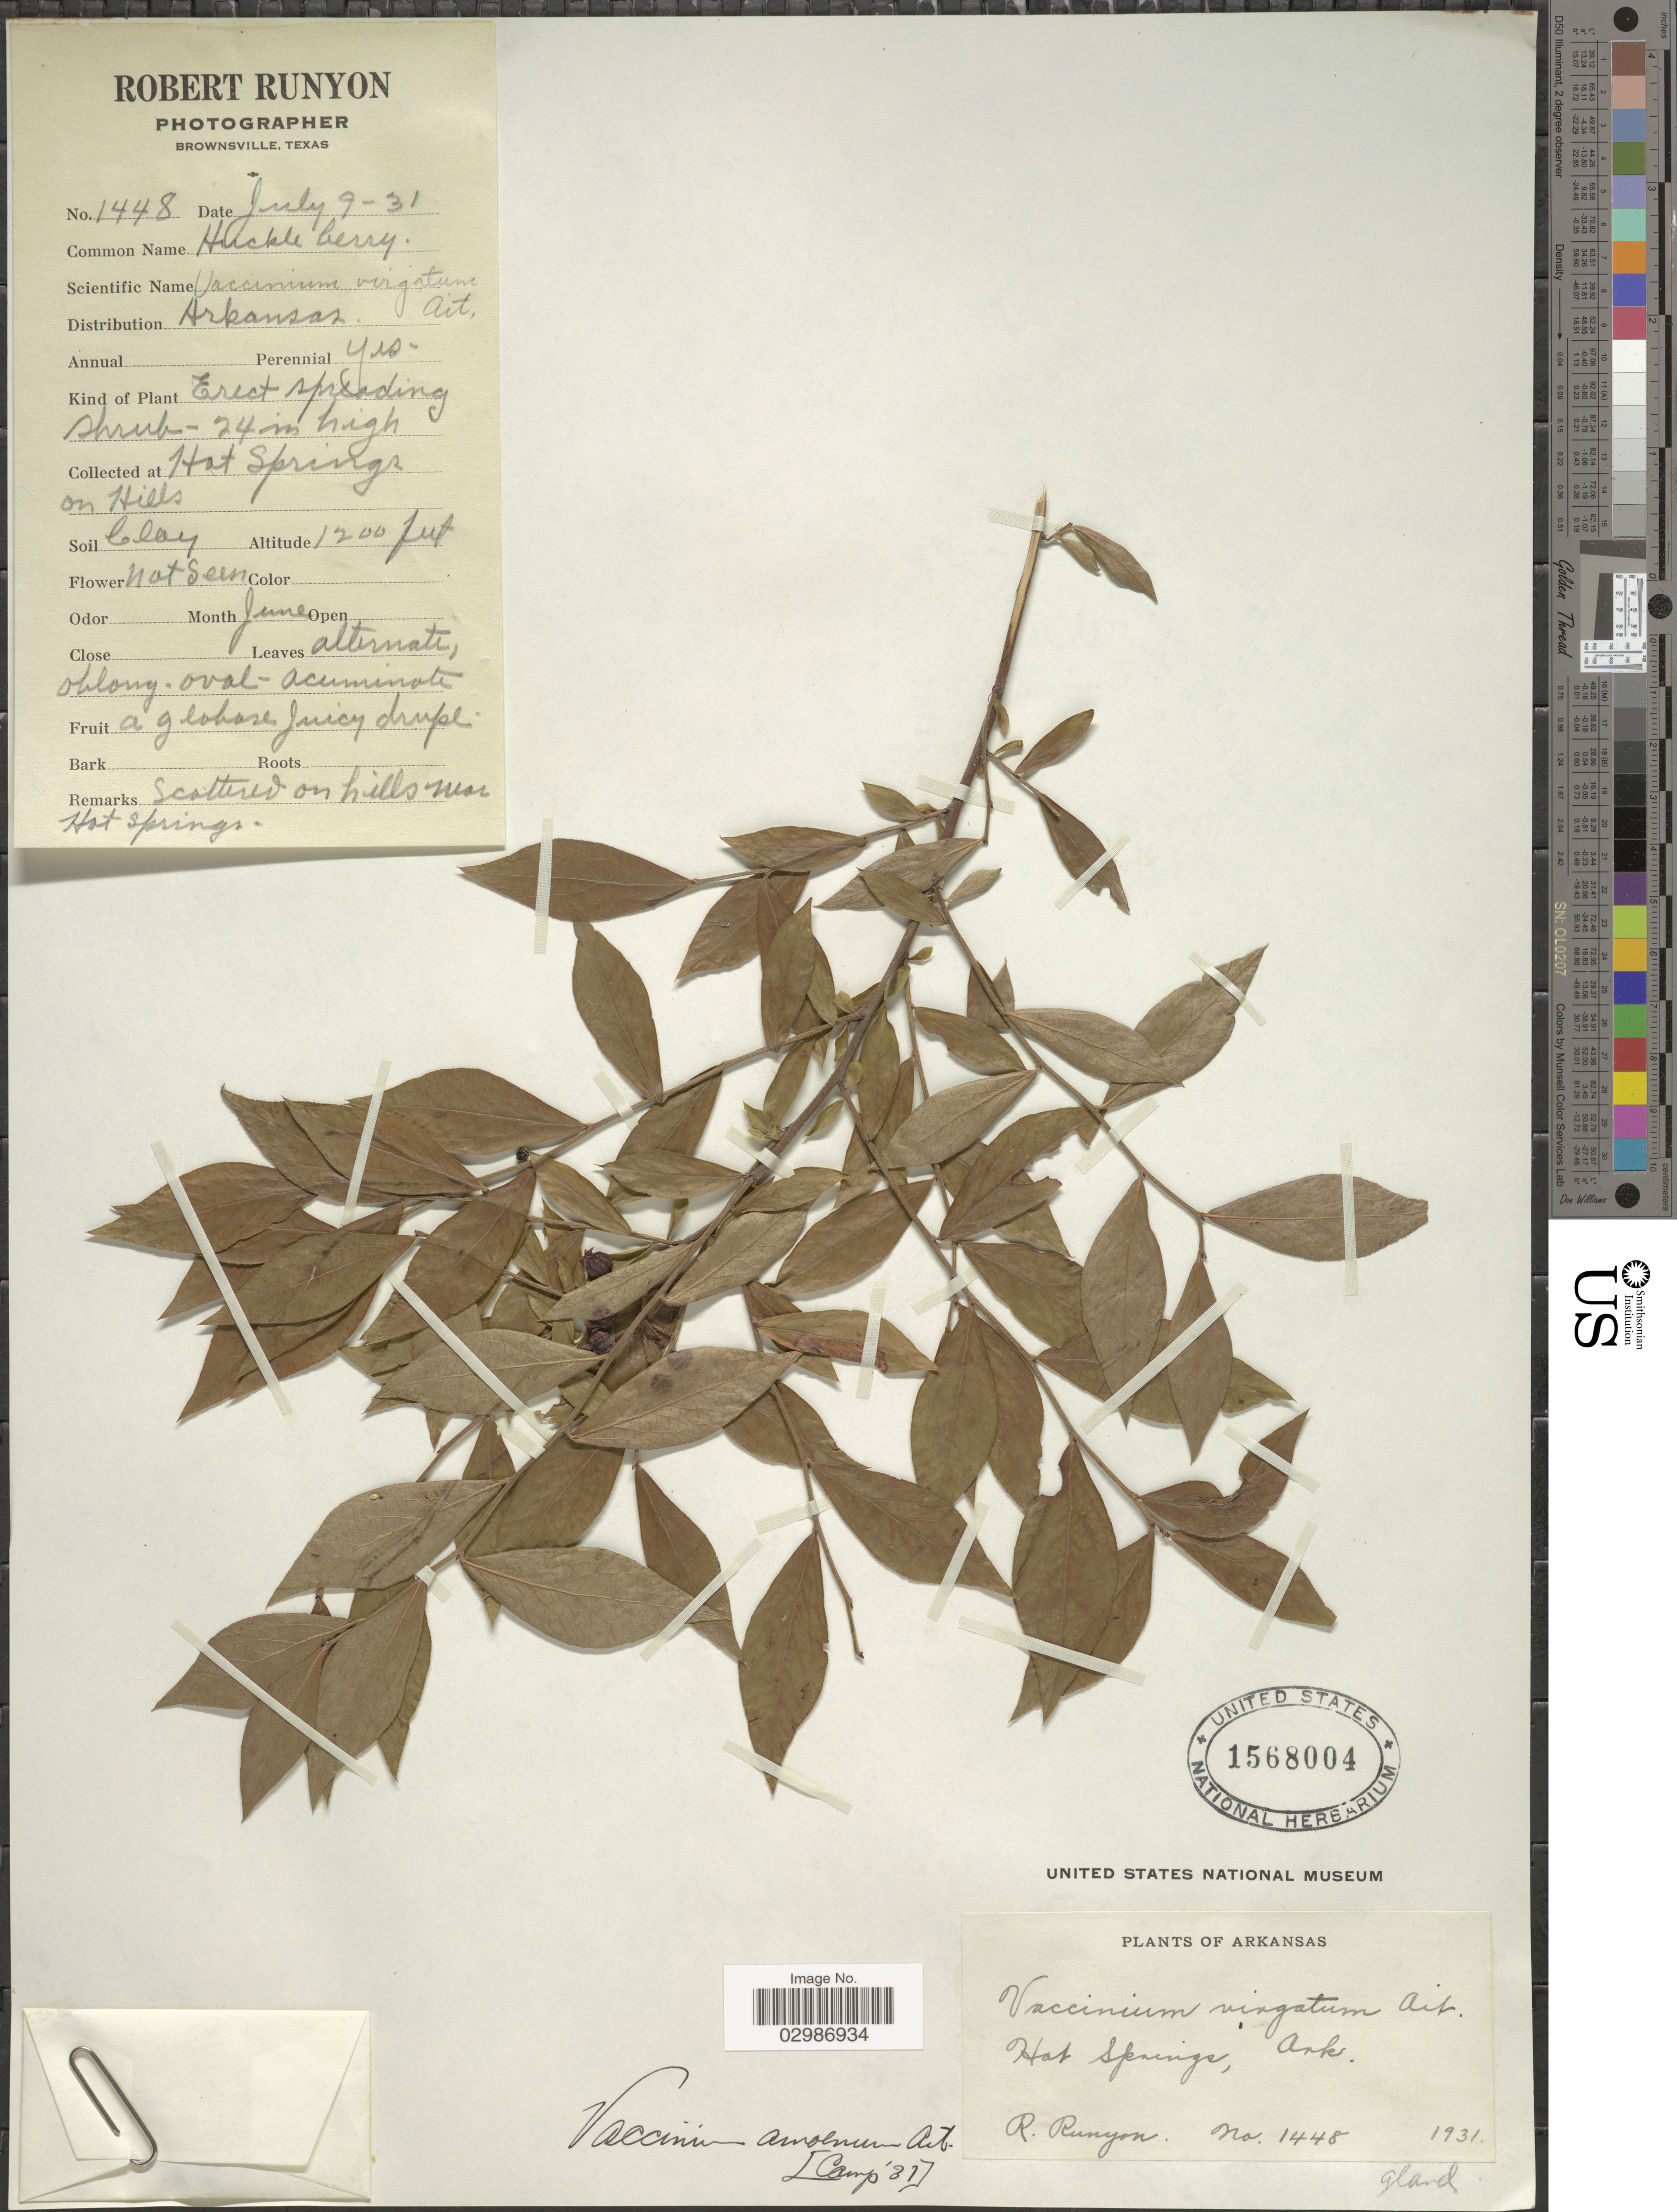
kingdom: Plantae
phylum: Tracheophyta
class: Magnoliopsida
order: Ericales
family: Ericaceae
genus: Vaccinium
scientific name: Vaccinium amoenum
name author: Aiton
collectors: R. Runyon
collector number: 1448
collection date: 1931-07-09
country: United States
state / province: Texas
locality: Hot Springs on Hills.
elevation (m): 366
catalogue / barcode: US 1568004